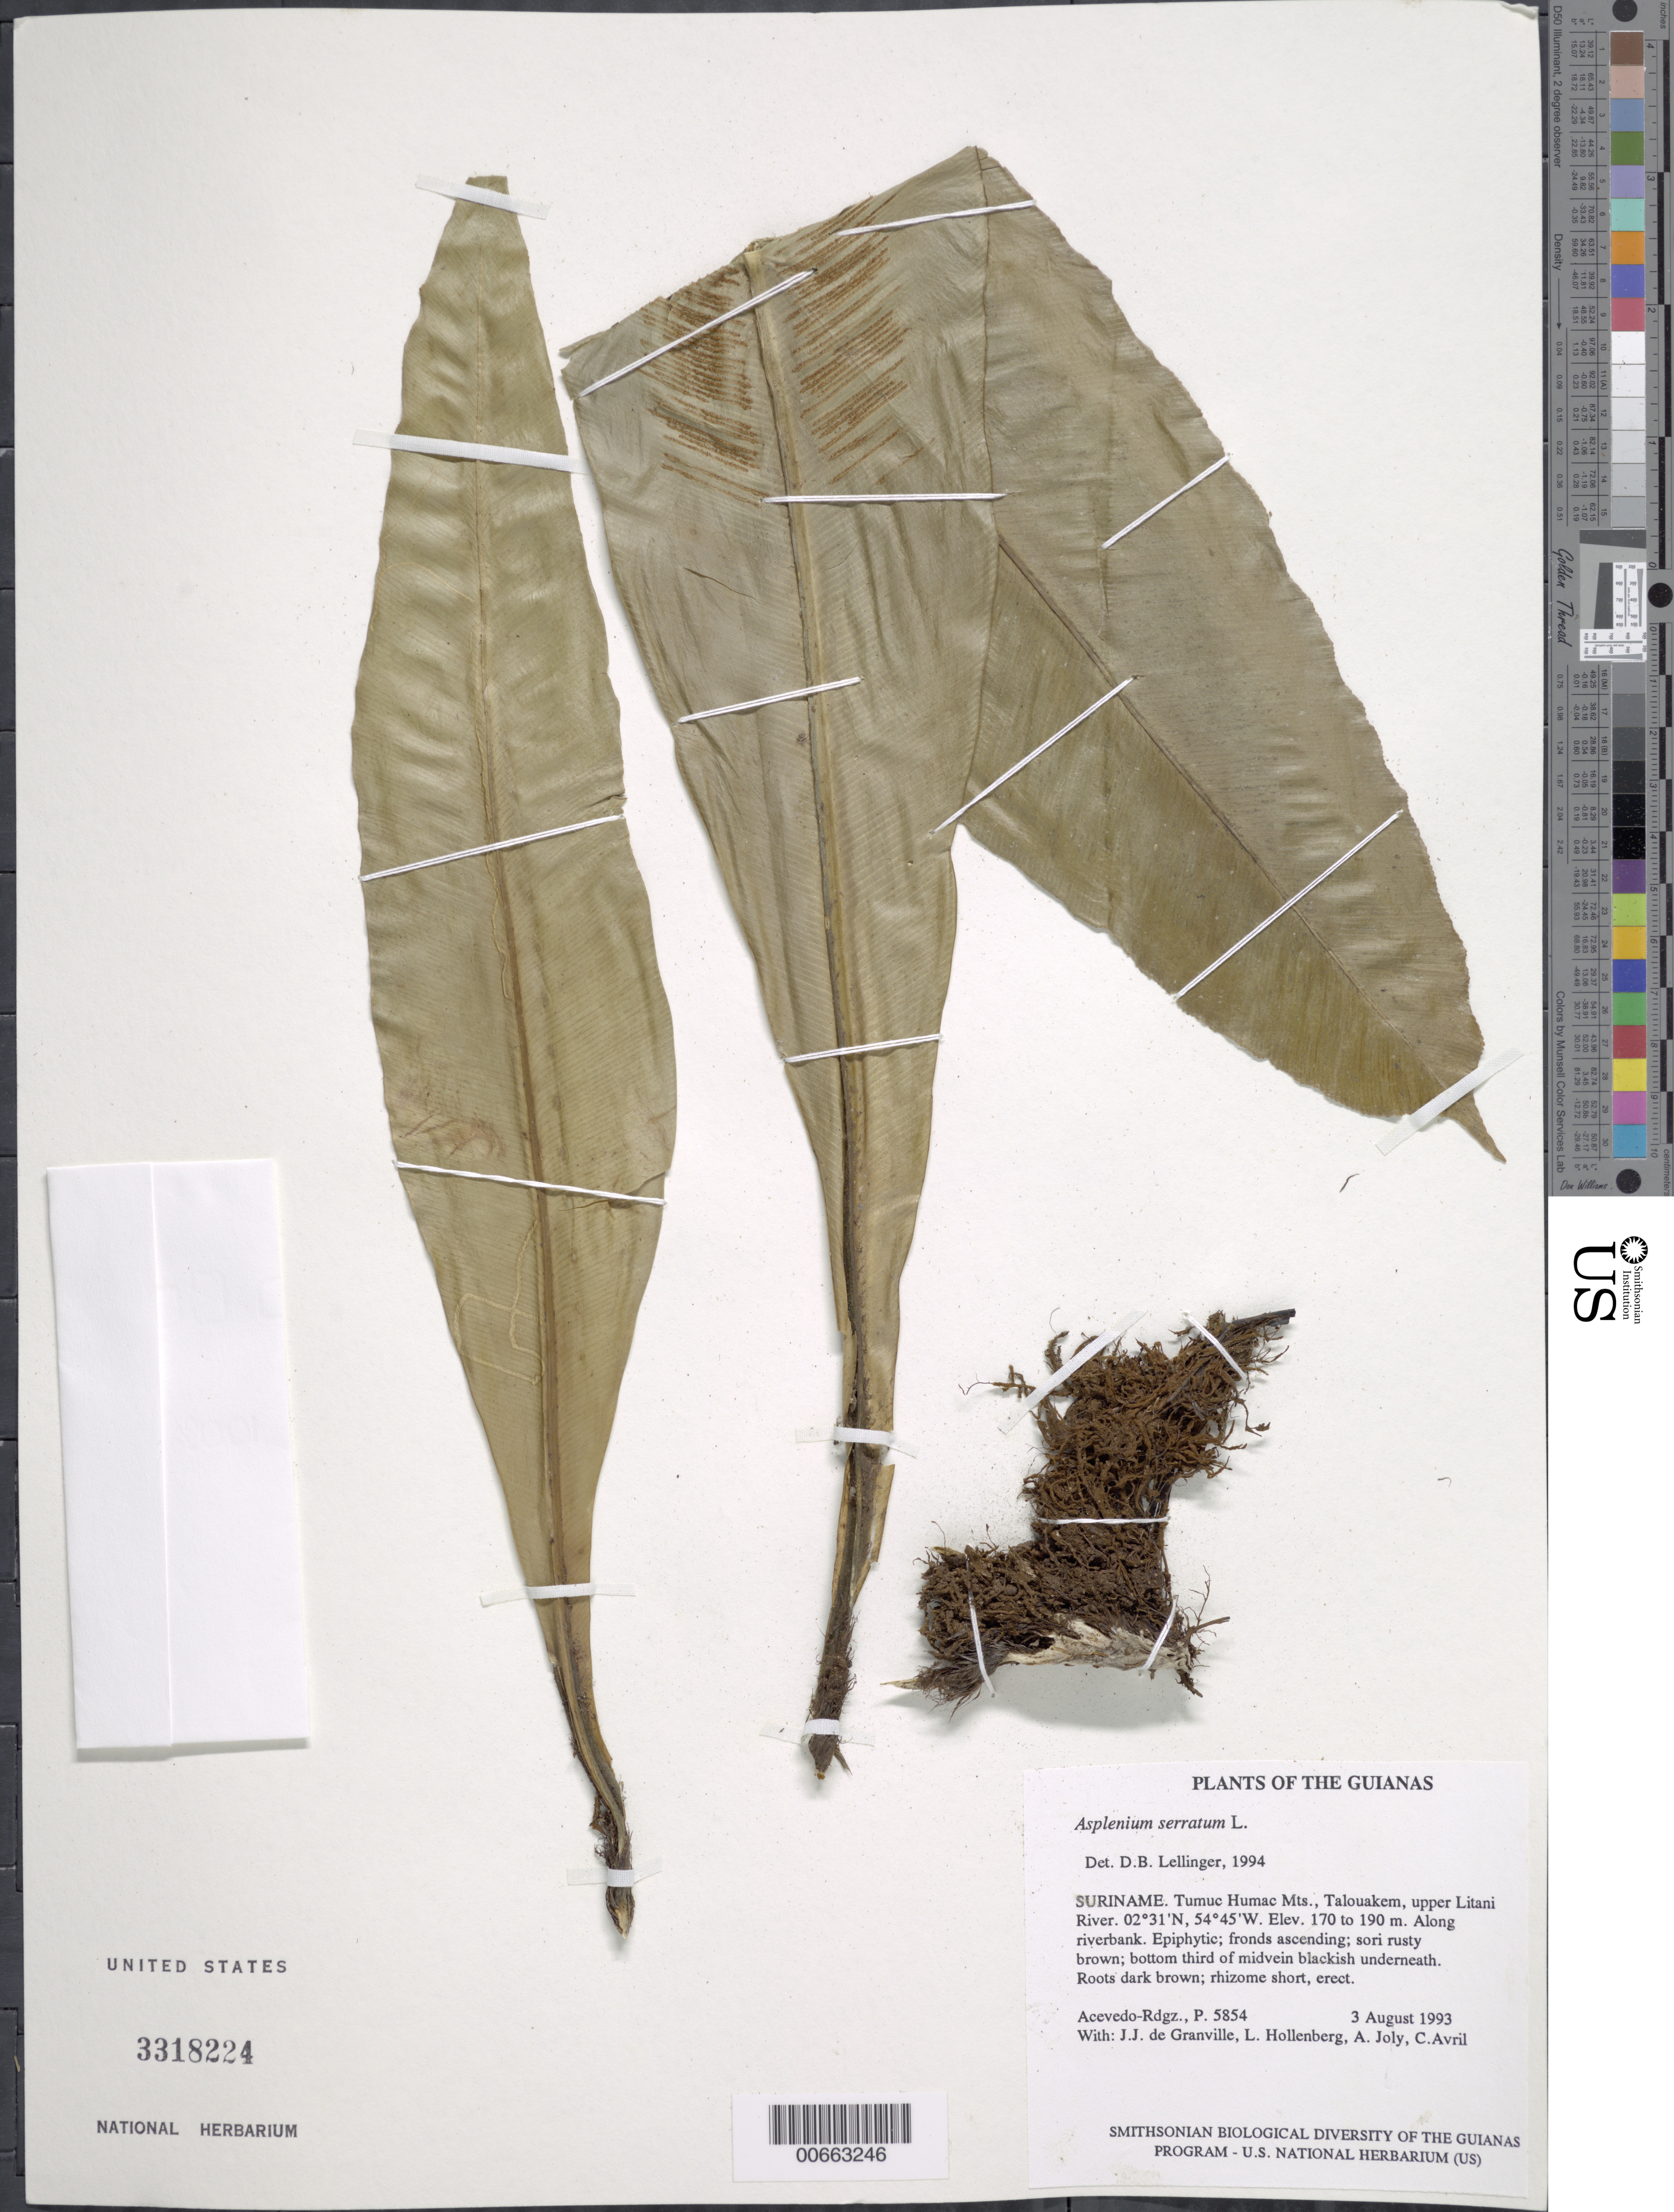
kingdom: Plantae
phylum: Tracheophyta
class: Polypodiopsida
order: Polypodiales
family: Aspleniaceae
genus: Asplenium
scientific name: Asplenium serratum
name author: L.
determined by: Lellinger, David B., (BOT), Smithsonian Institution - National Museum of Natural History (UNITED STATES)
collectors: P. Acevedo-Rodr., J.-J. de Granville, A. Joly, A. Boyer & L. Hollenberg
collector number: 5854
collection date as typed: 03 Aug 1993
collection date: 1993-08-03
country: Suriname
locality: Tumuc Humac Mts., Talouakem, upper Litani River.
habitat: Along riverbank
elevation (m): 170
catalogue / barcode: US 3318224